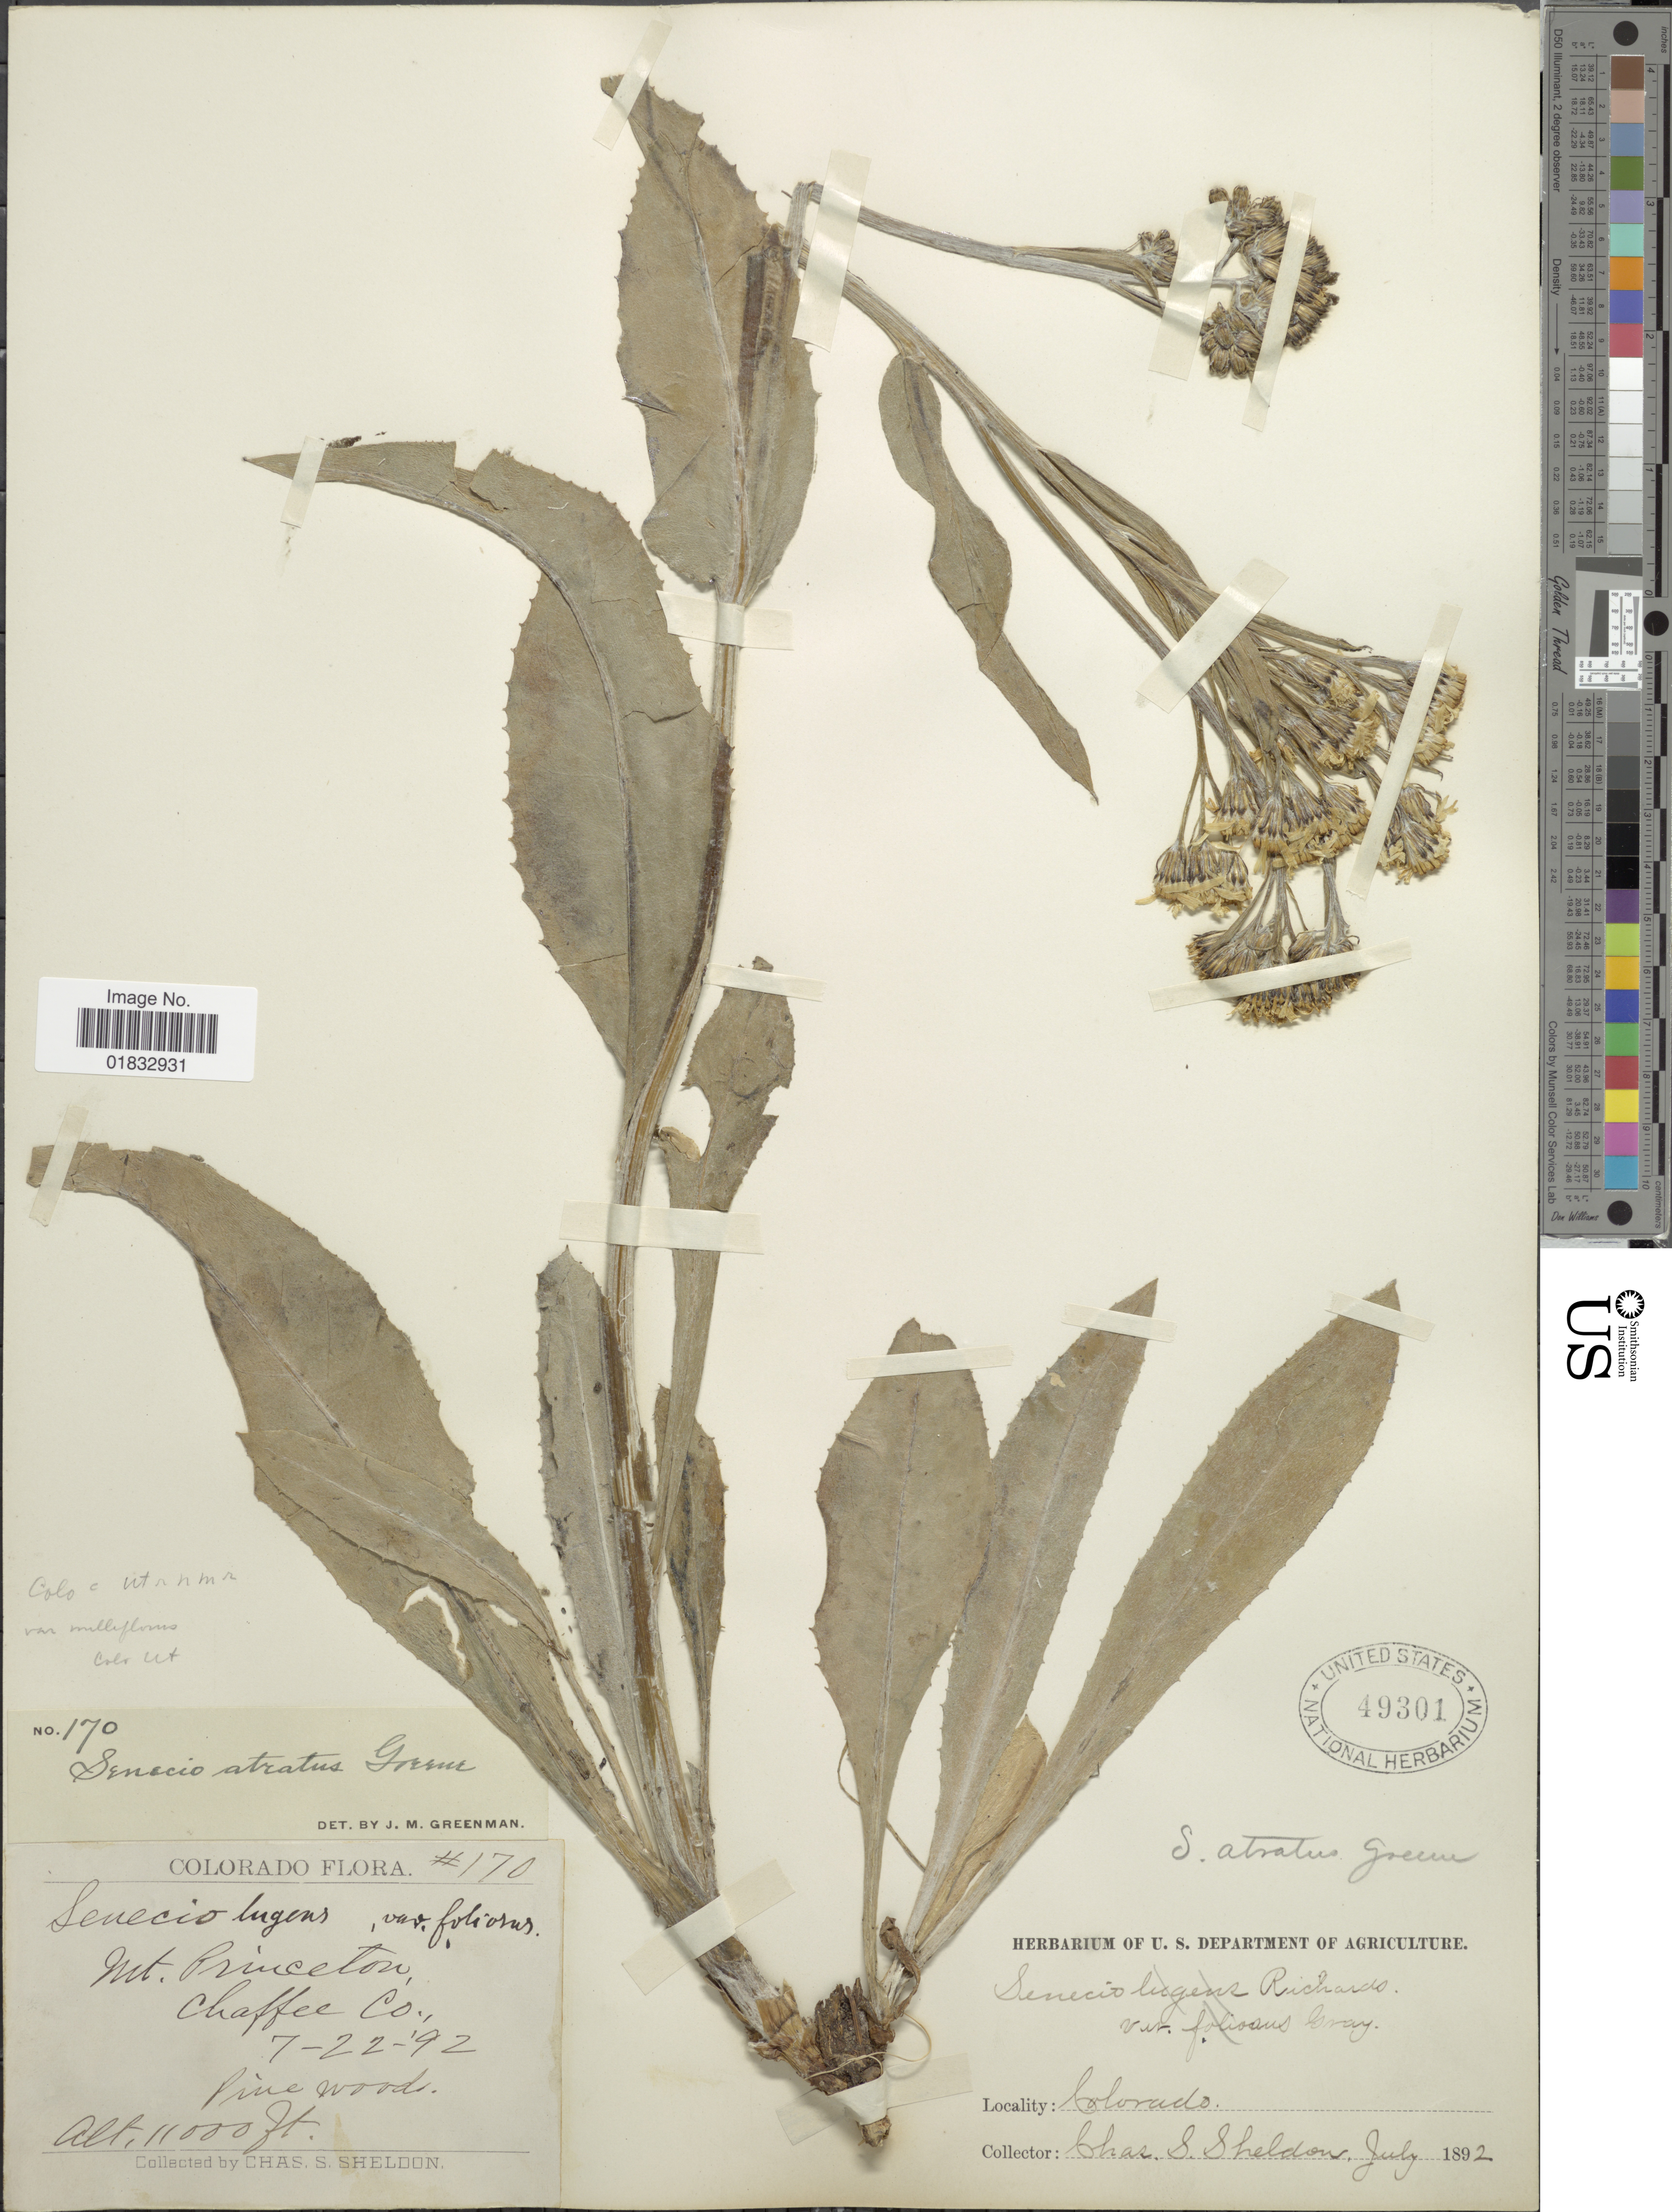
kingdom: Plantae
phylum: Tracheophyta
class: Magnoliopsida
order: Asterales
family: Asteraceae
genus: Senecio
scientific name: Senecio atratus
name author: Greene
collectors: C. S. Sheldon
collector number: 170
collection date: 1892-07-22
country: United States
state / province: Colorado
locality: Mt Princeton, Chaffee Co, Pine woods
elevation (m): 3353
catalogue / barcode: US 49301